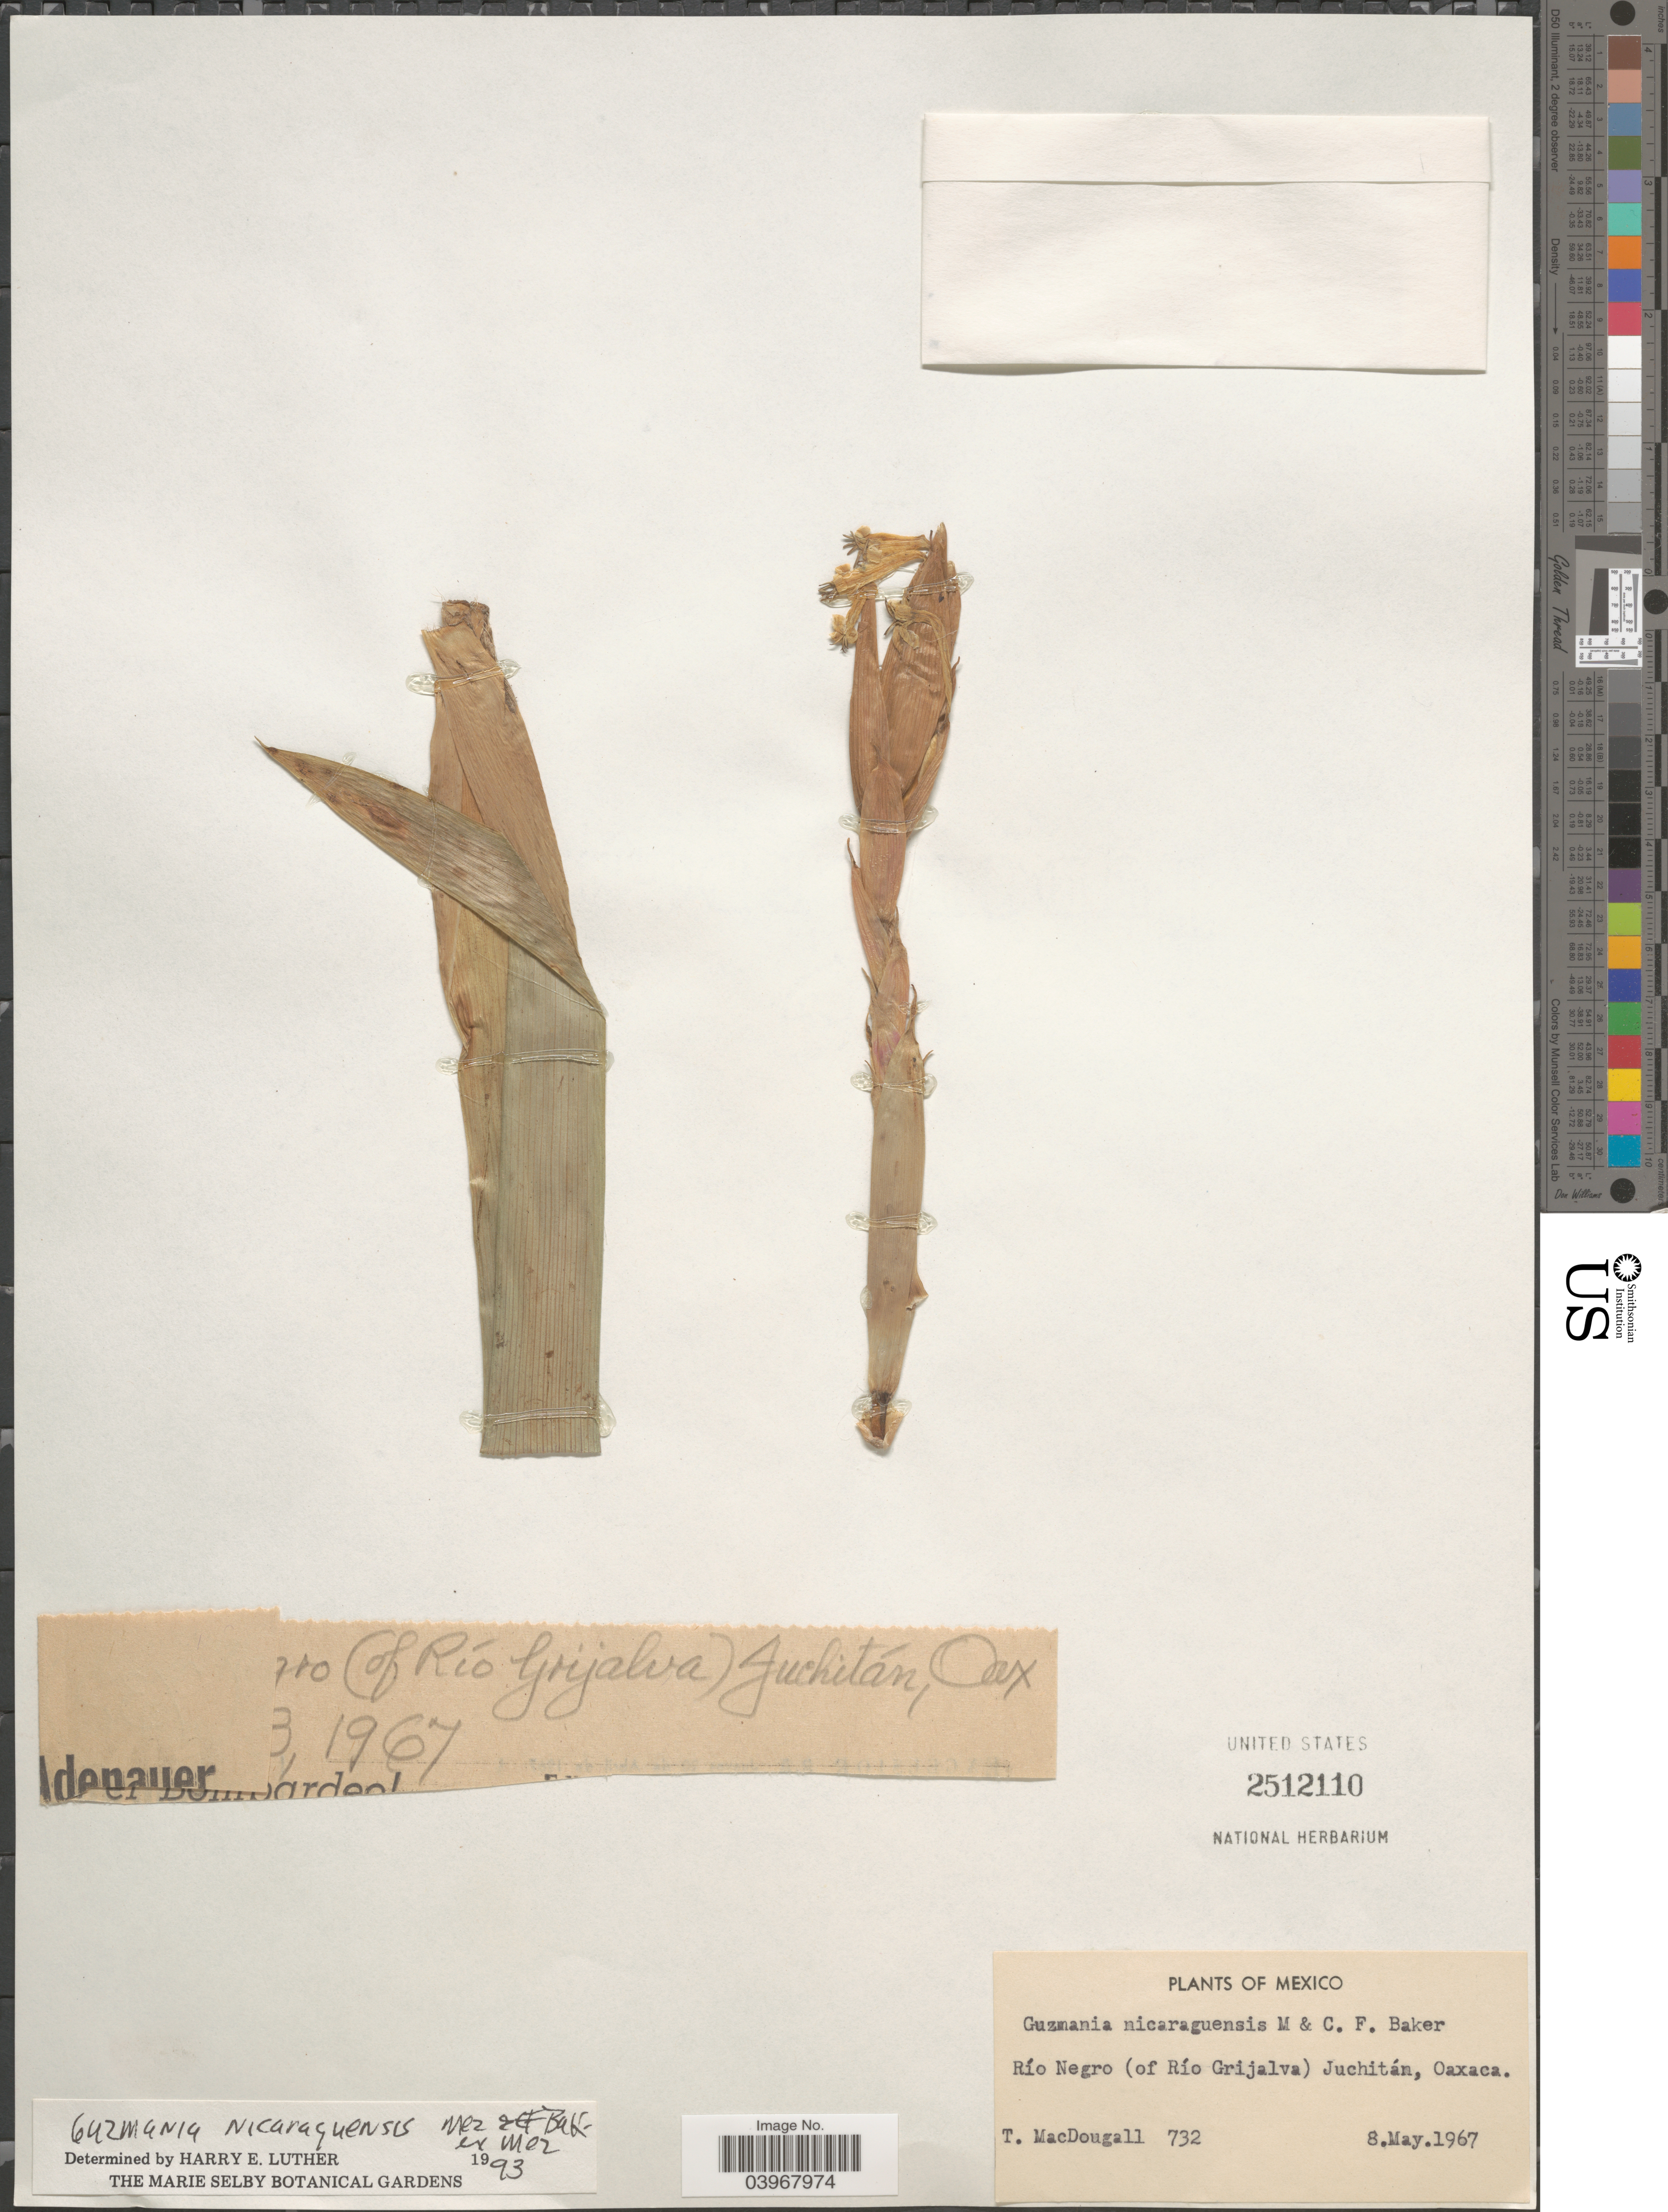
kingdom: Plantae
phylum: Tracheophyta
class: Liliopsida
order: Poales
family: Bromeliaceae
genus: Guzmania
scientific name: Guzmania nicaraguensis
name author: Mez & Mez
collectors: T. B. MacDougall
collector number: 732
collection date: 1967-05-08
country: Mexico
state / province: Oaxaca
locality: Río Negro (of Río Grijalva) Juchitán.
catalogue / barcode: US 2512110